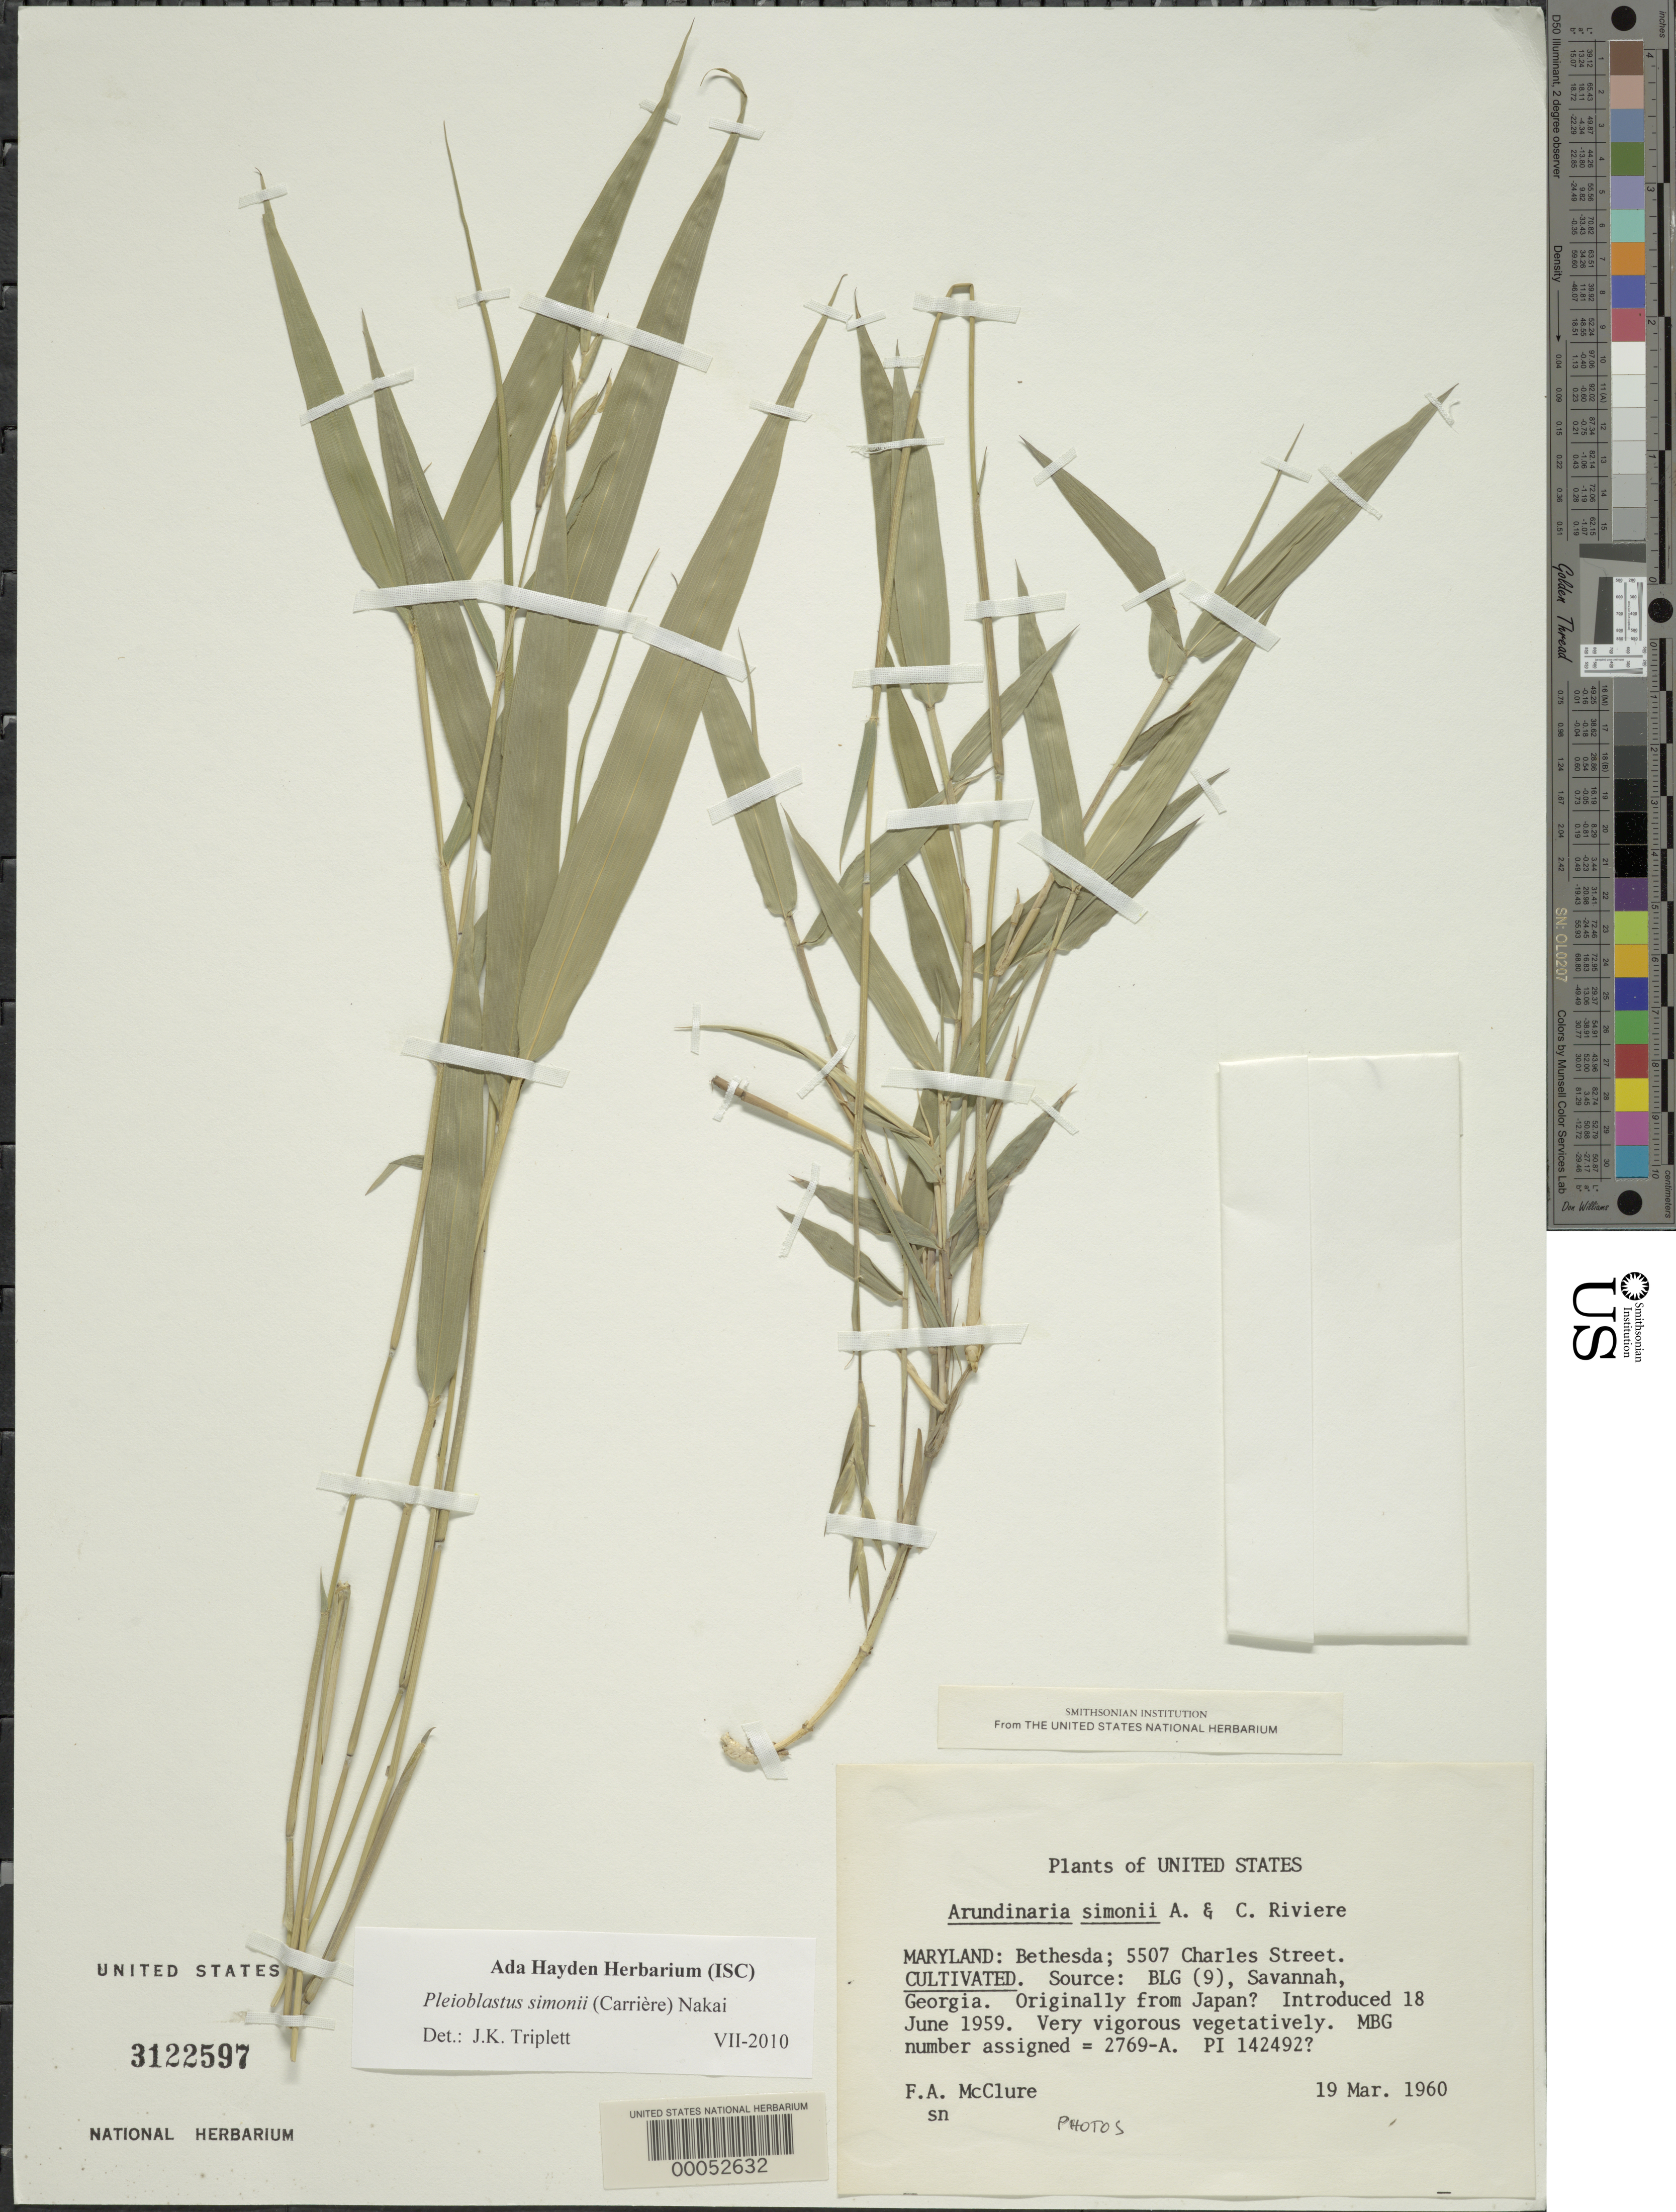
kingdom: Plantae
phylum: Tracheophyta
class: Liliopsida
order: Poales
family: Poaceae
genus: Pleioblastus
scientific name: Pleioblastus simonii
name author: (Carrière) Nakai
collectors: F. A. McClure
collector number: MGB 2769-A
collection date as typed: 19 Mar 1960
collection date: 1960-03-19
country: United States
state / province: Maryland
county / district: Montgomery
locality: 5507 Charles Street, Bethesda (McClure's Garden)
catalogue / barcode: US 3122597